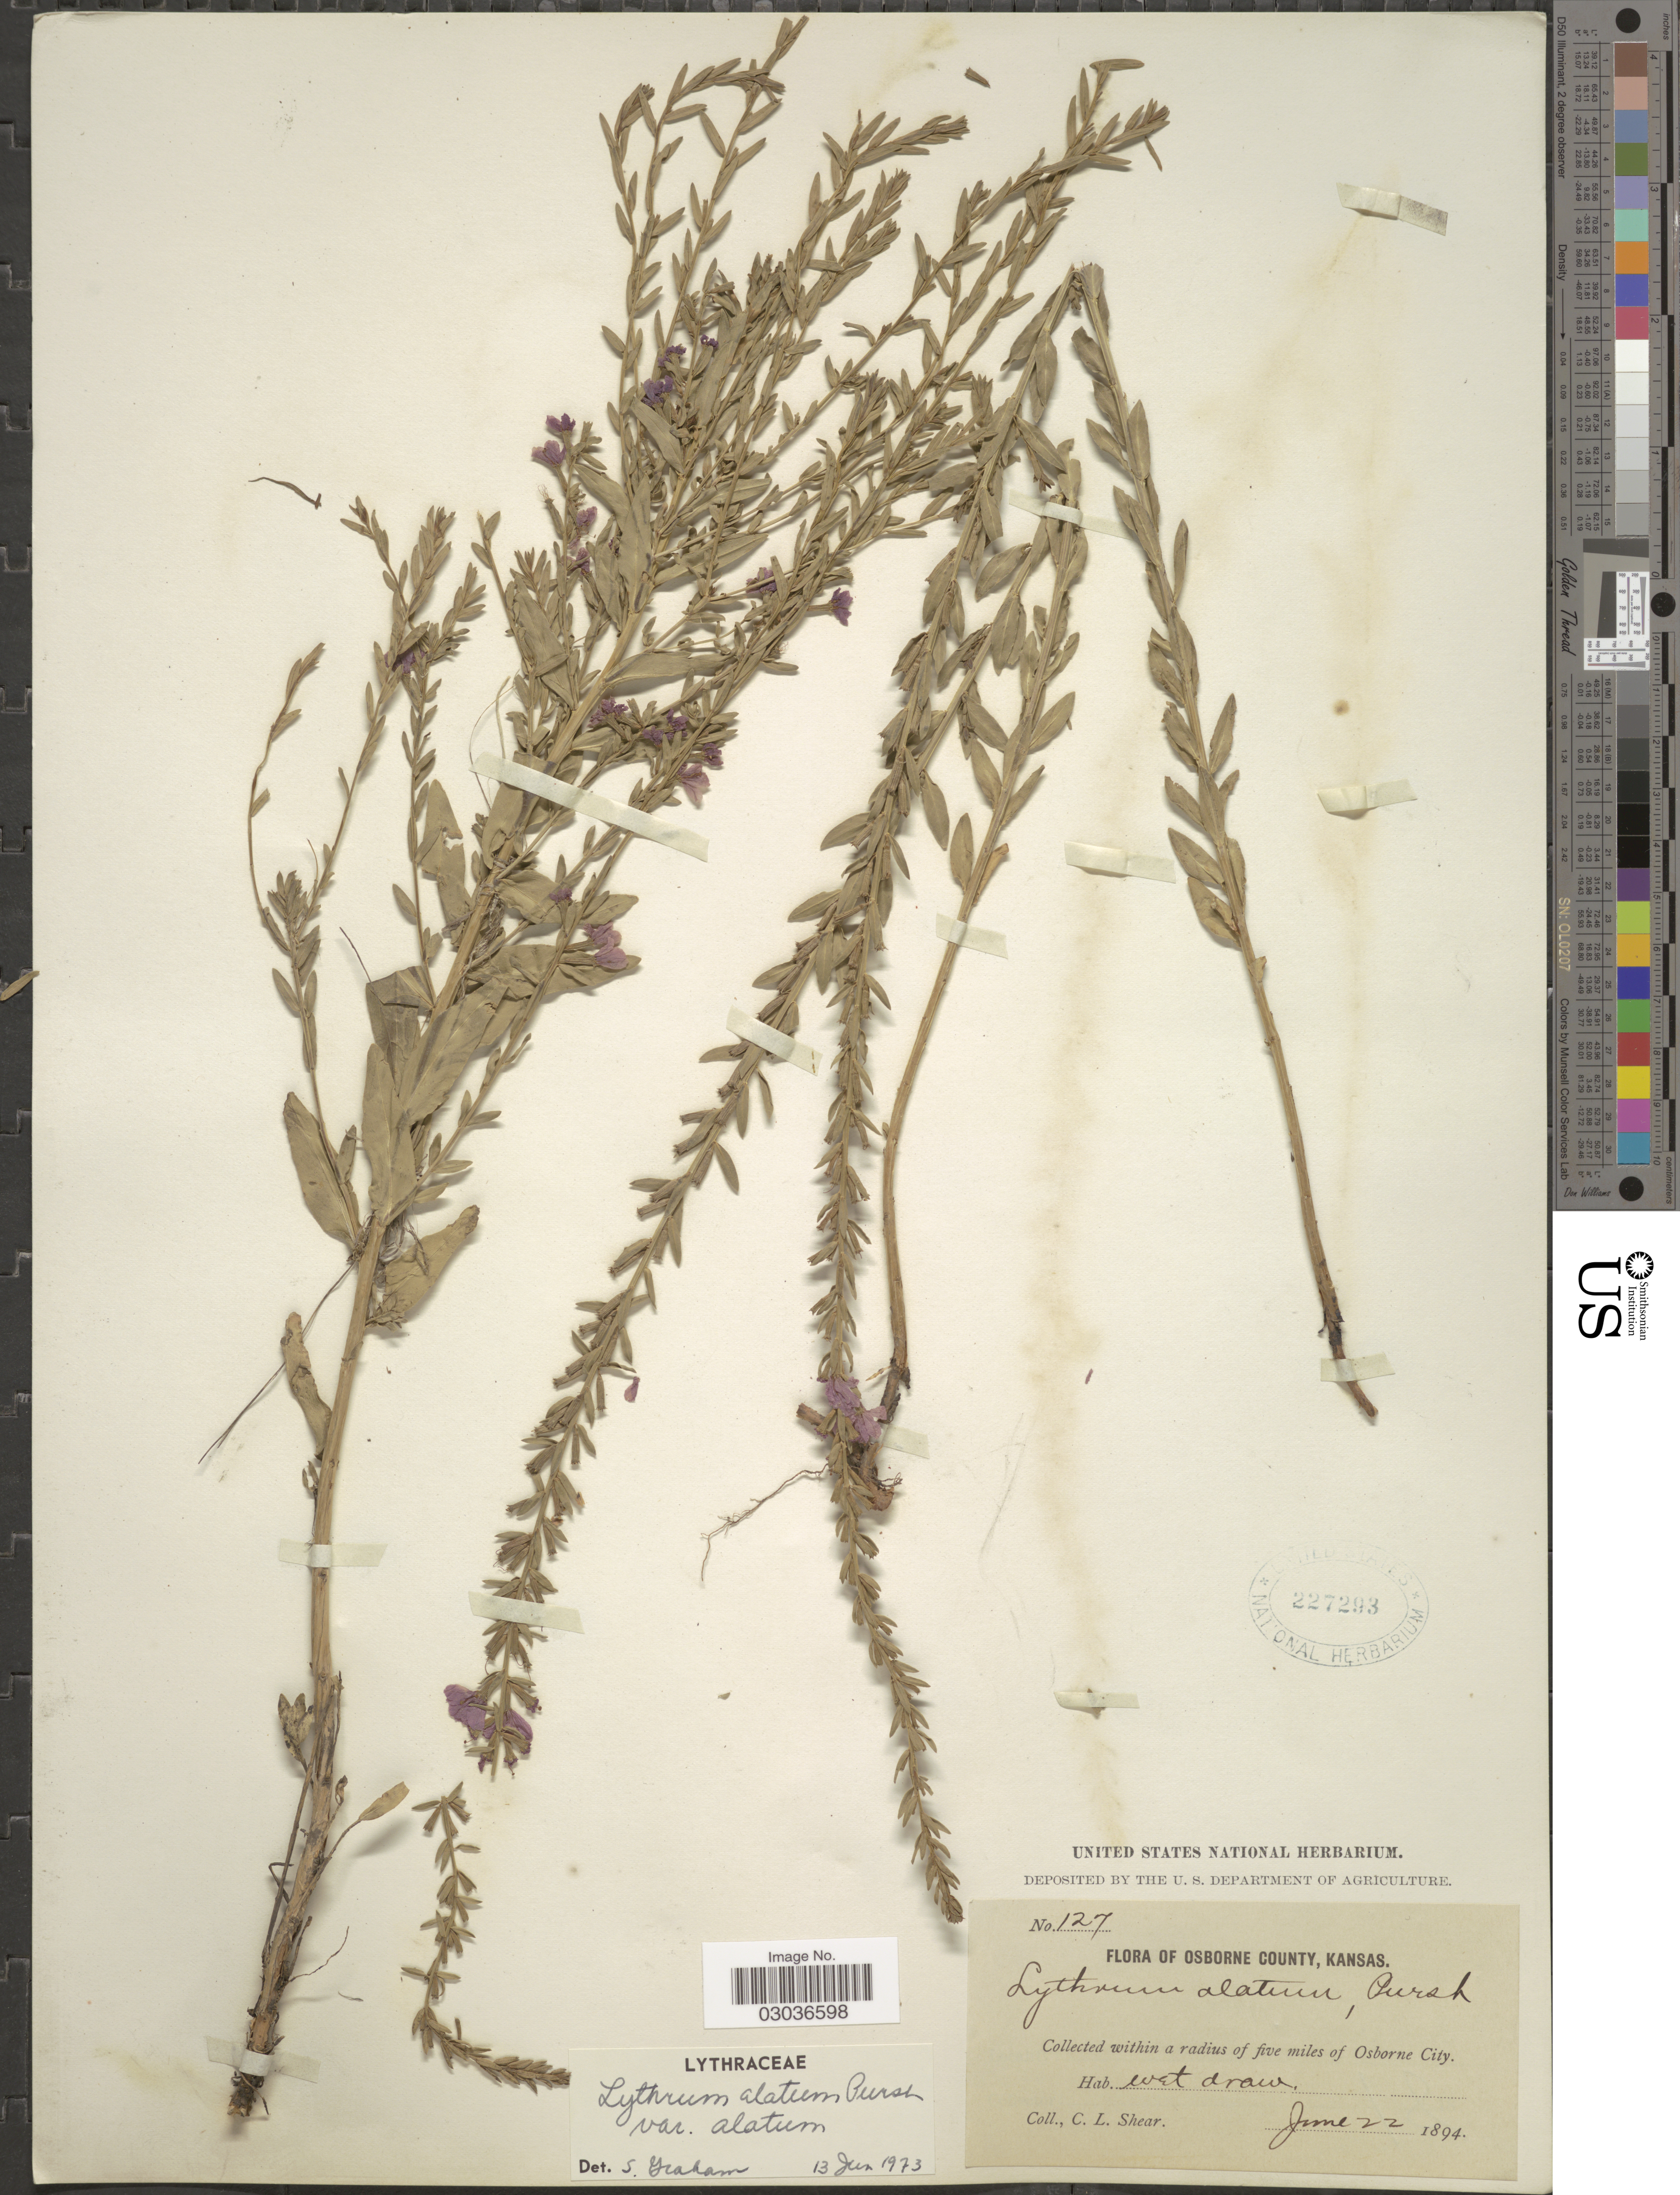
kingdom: Plantae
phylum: Tracheophyta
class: Magnoliopsida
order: Myrtales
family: Lythraceae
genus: Lythrum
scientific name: Lythrum alatum var. alatum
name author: Pursh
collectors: C. L. Shear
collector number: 127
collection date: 1894-06-22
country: United States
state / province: Kansas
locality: Osborne County. Within a radius of five miles of Osborne City.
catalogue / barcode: US 227293